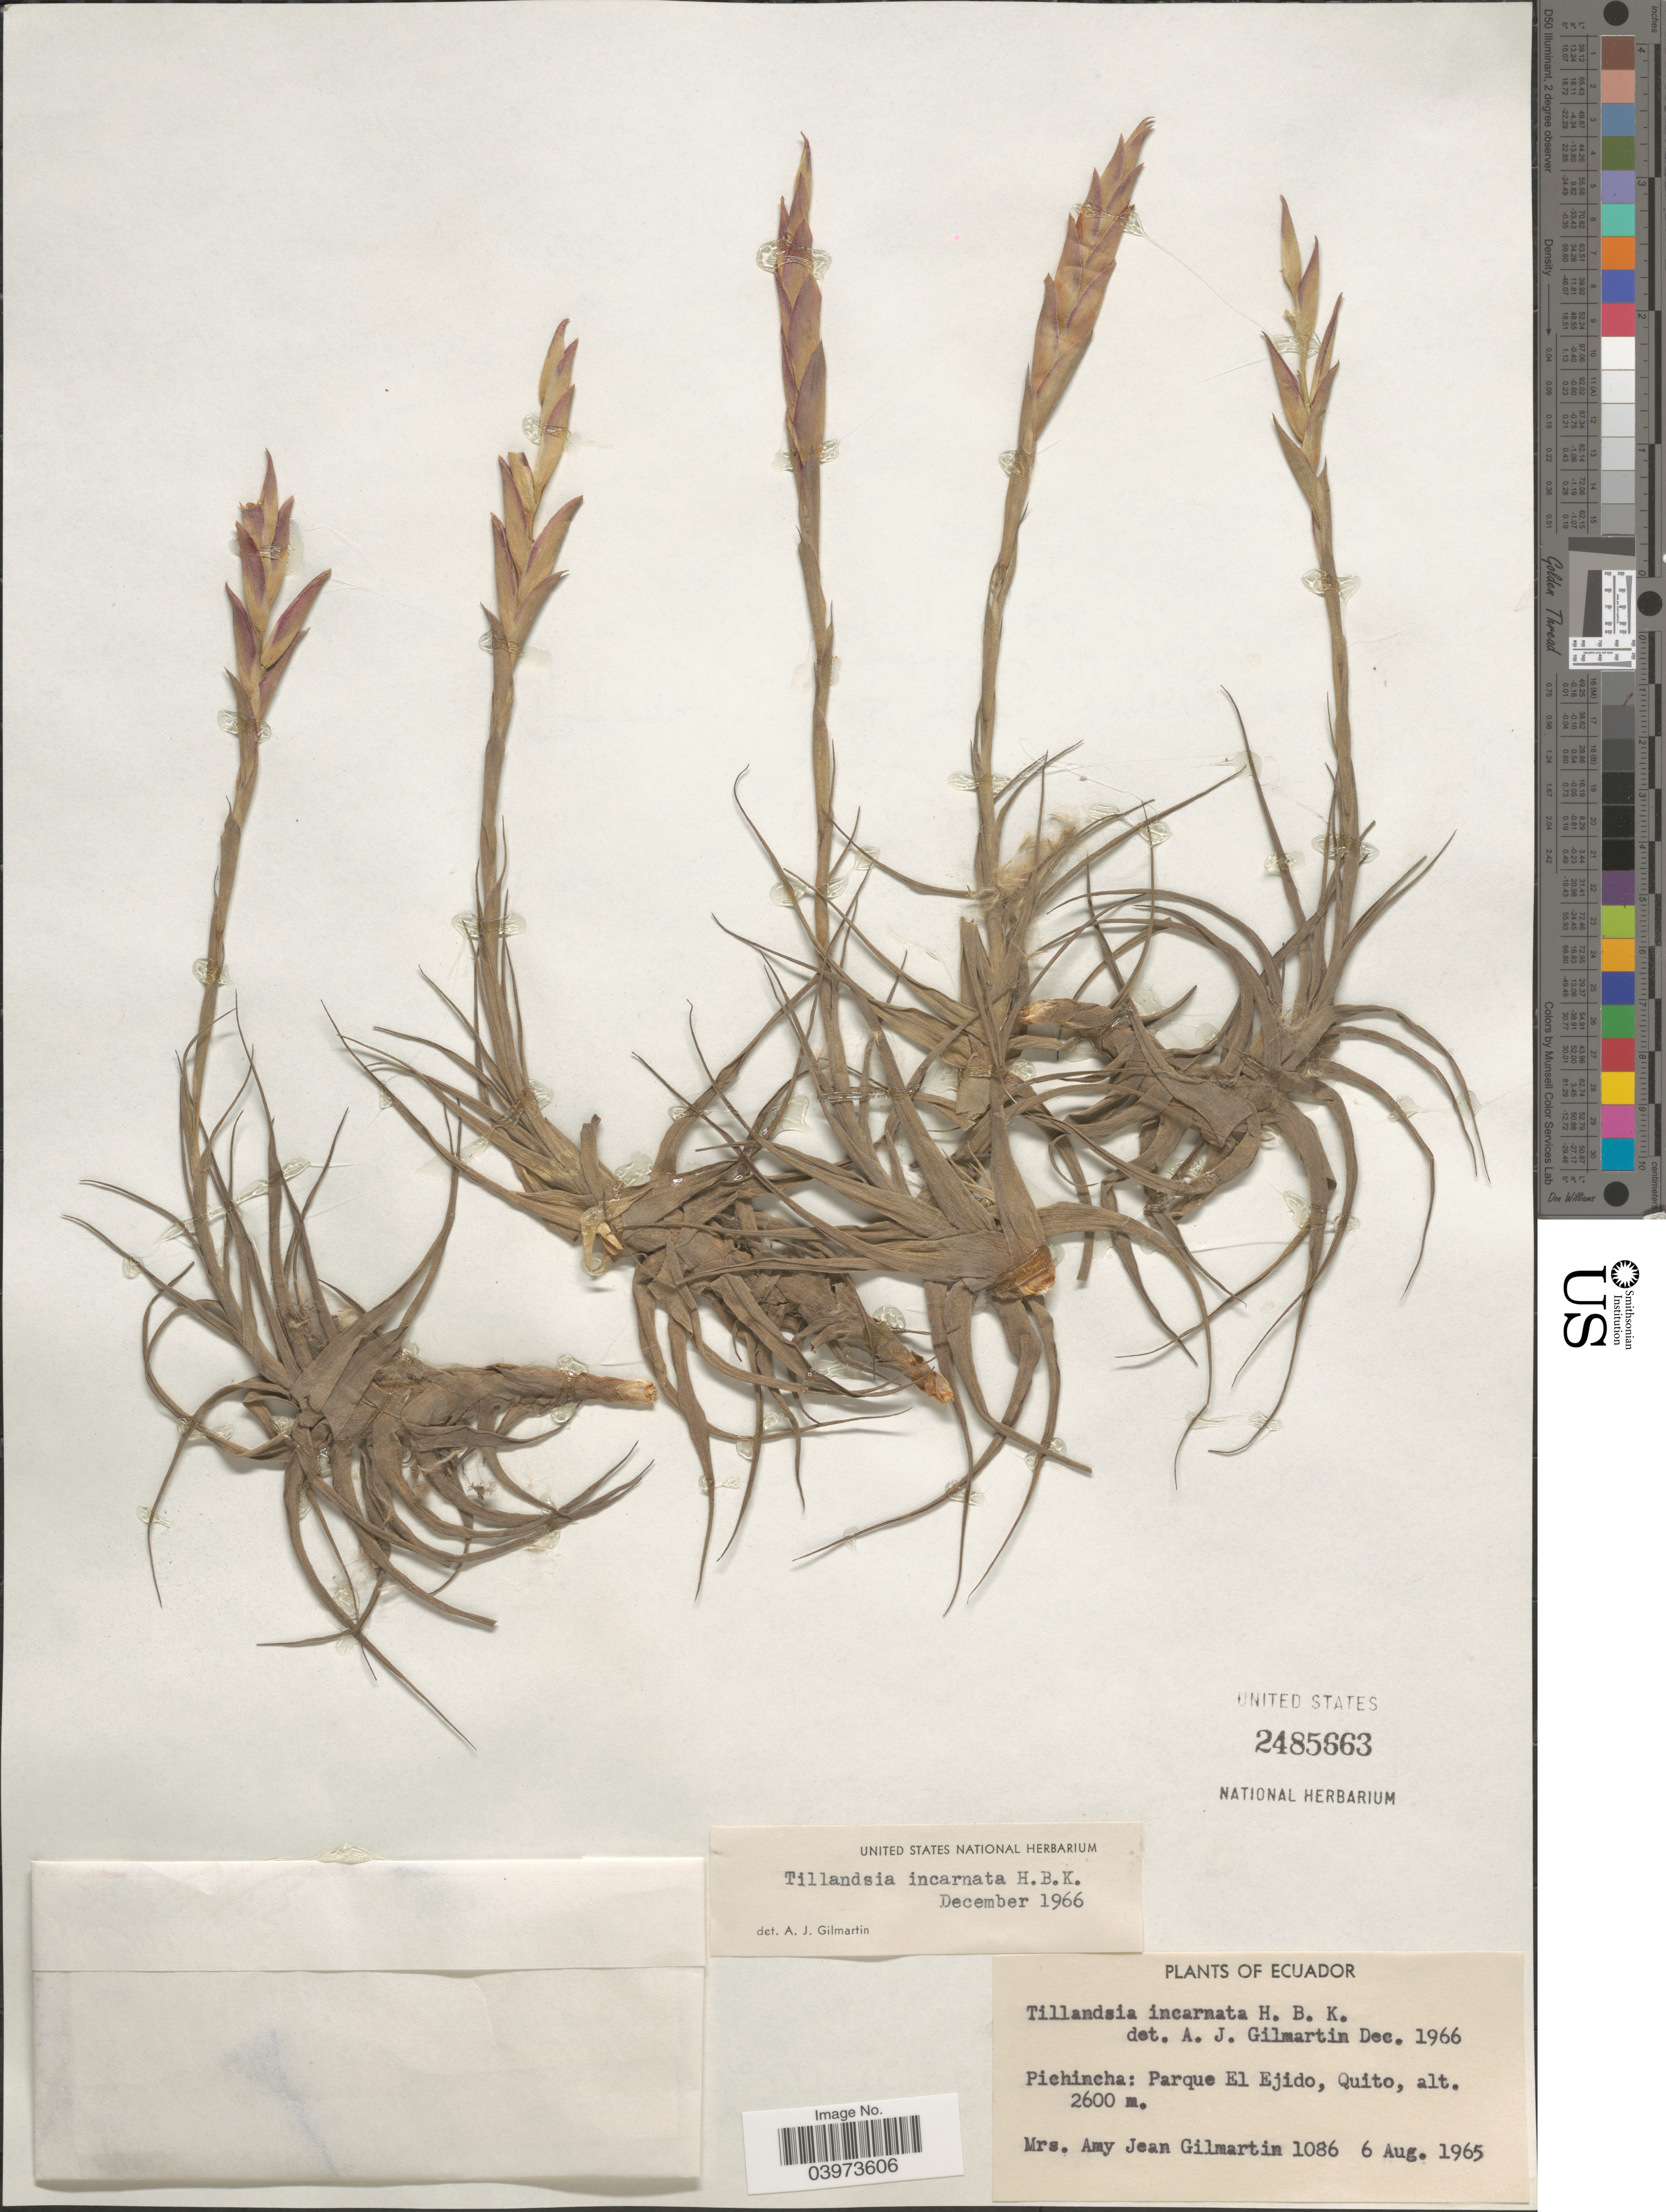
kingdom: Plantae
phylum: Tracheophyta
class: Liliopsida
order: Poales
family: Bromeliaceae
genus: Tillandsia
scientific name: Tillandsia incarnata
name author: Kunth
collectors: A. J. Gilmartin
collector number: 1086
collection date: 1965-08-06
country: Ecuador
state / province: Pichincha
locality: Parque El Ejido, Quito.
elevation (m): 2600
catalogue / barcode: US 2485663